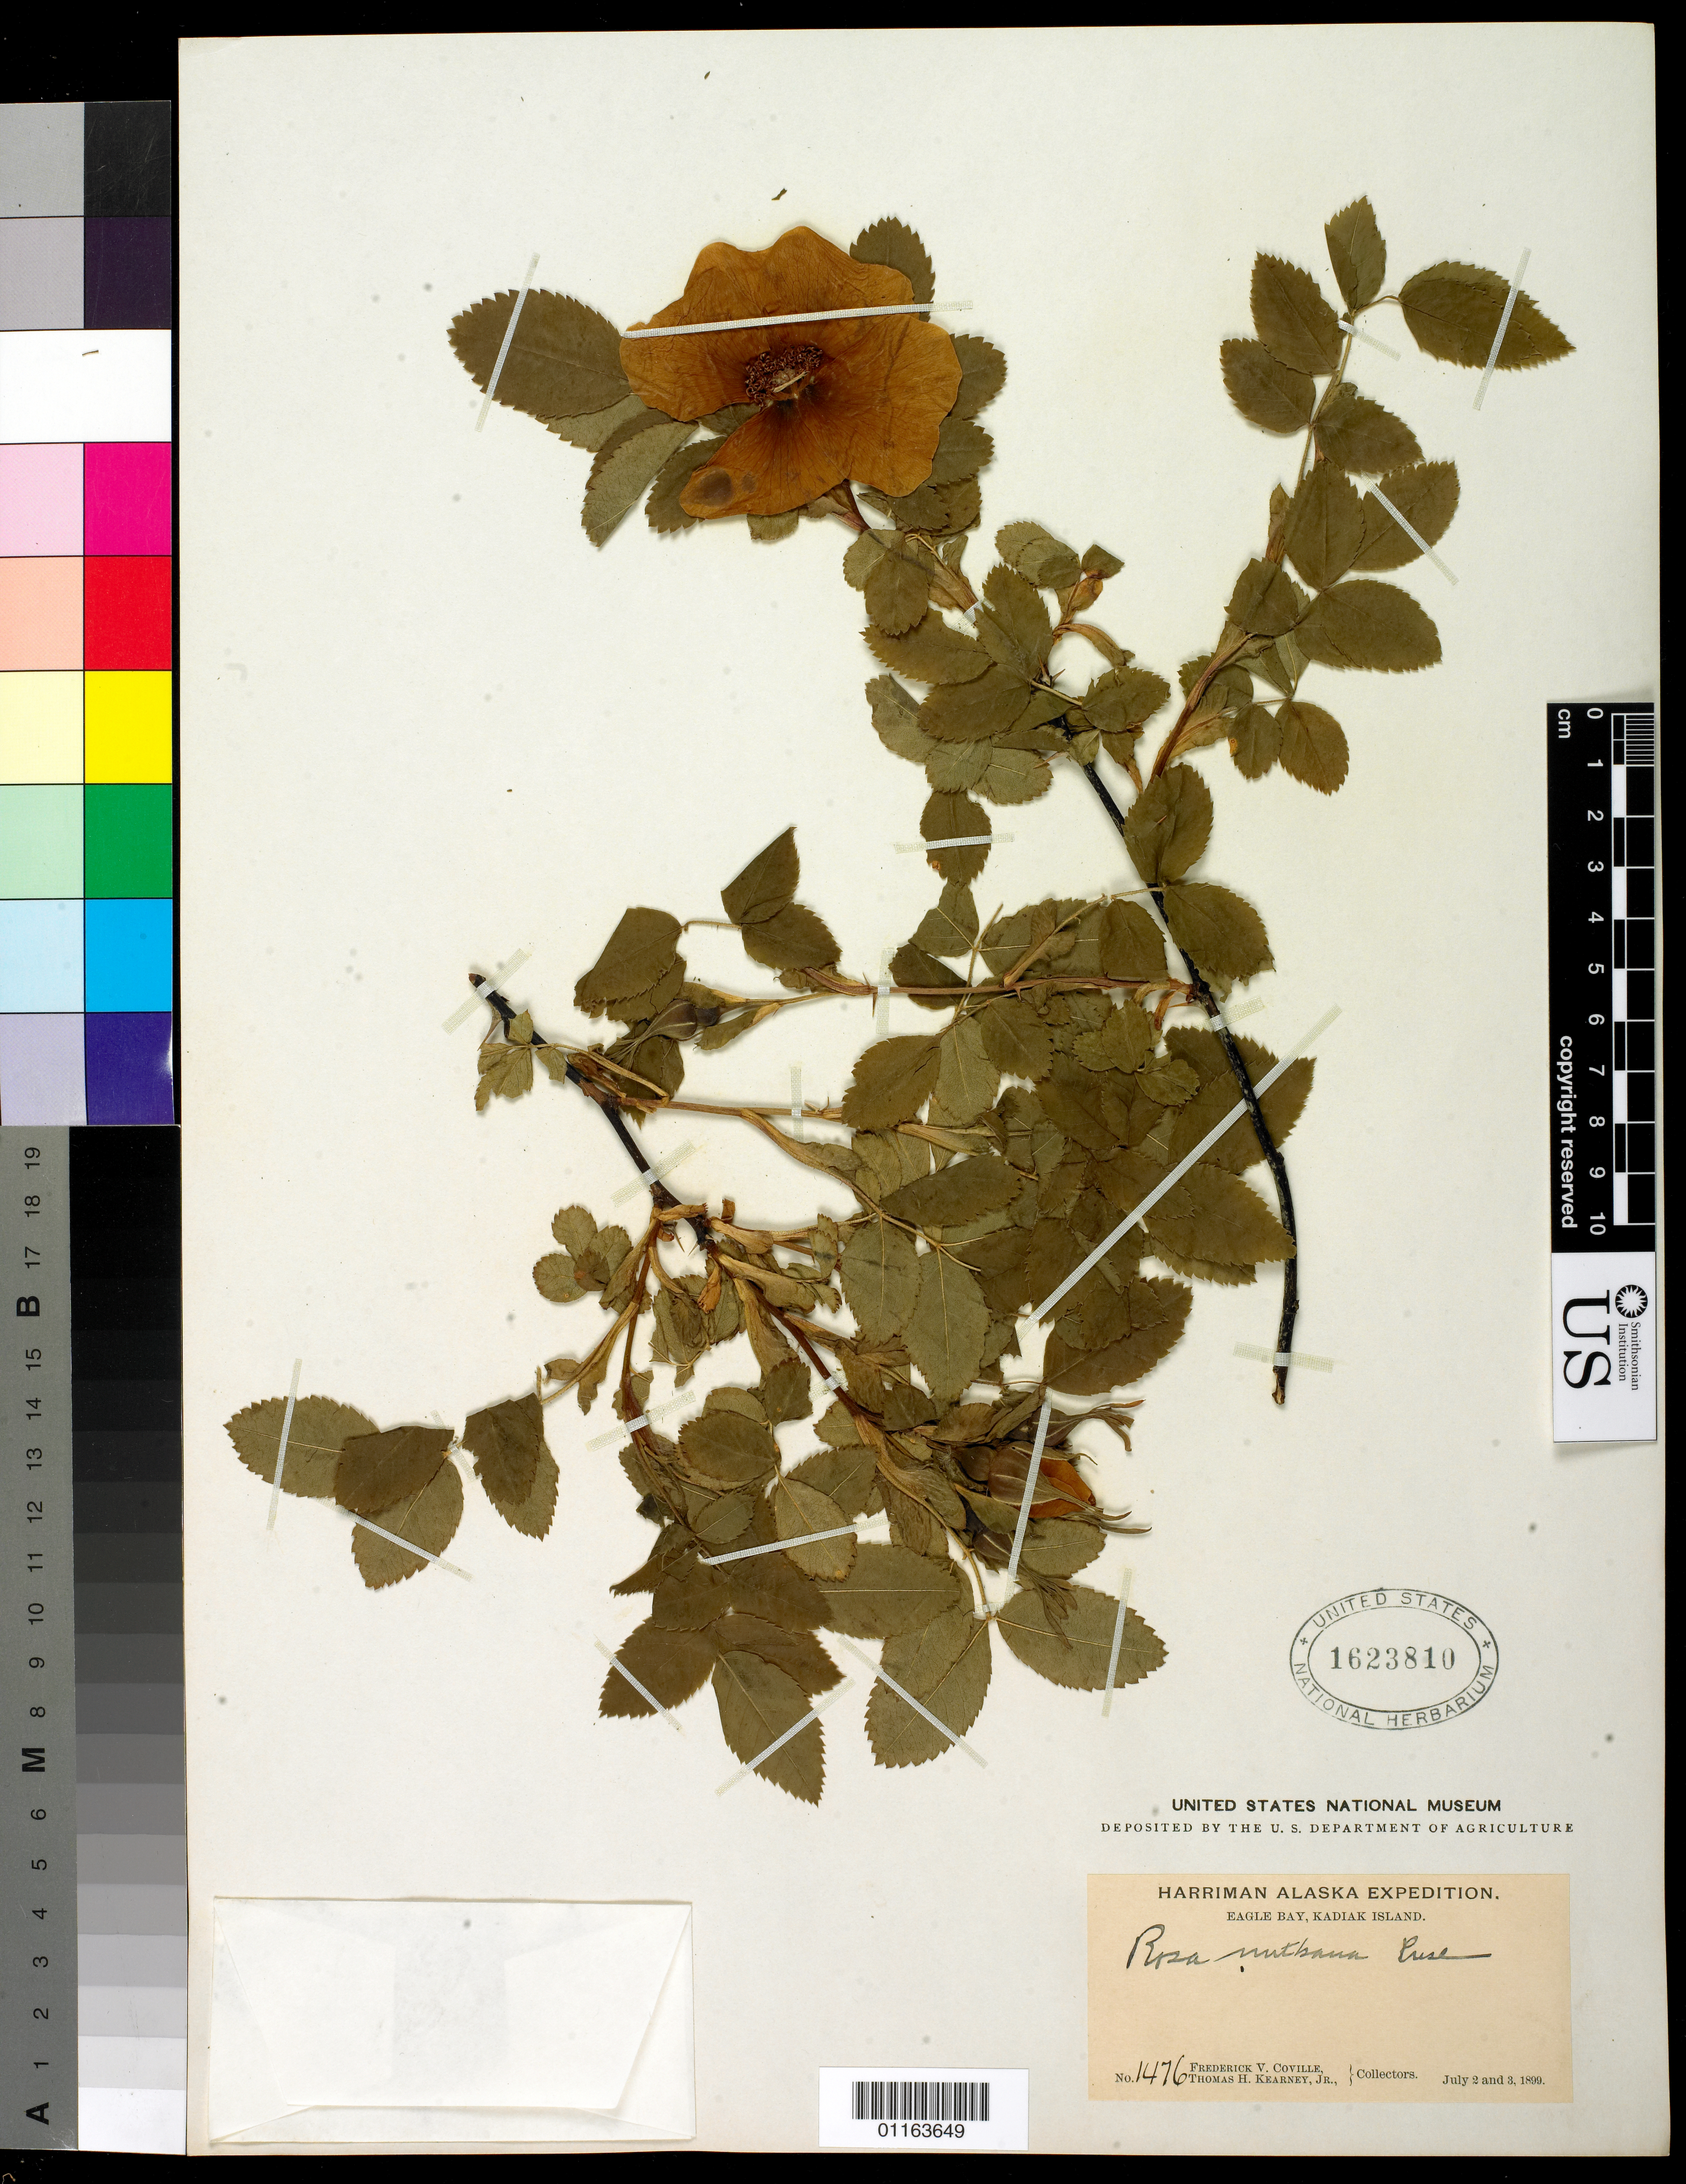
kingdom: Plantae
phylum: Tracheophyta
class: Magnoliopsida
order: Rosales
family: Rosaceae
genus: Rosa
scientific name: Rosa nutkana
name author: C. Presl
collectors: F. V. Coville & T. H. Kearney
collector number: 1476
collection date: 1899-07-02,1899-07-03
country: United States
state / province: Alaska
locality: Eagle Bay, Kadiak Island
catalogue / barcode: US 1623810